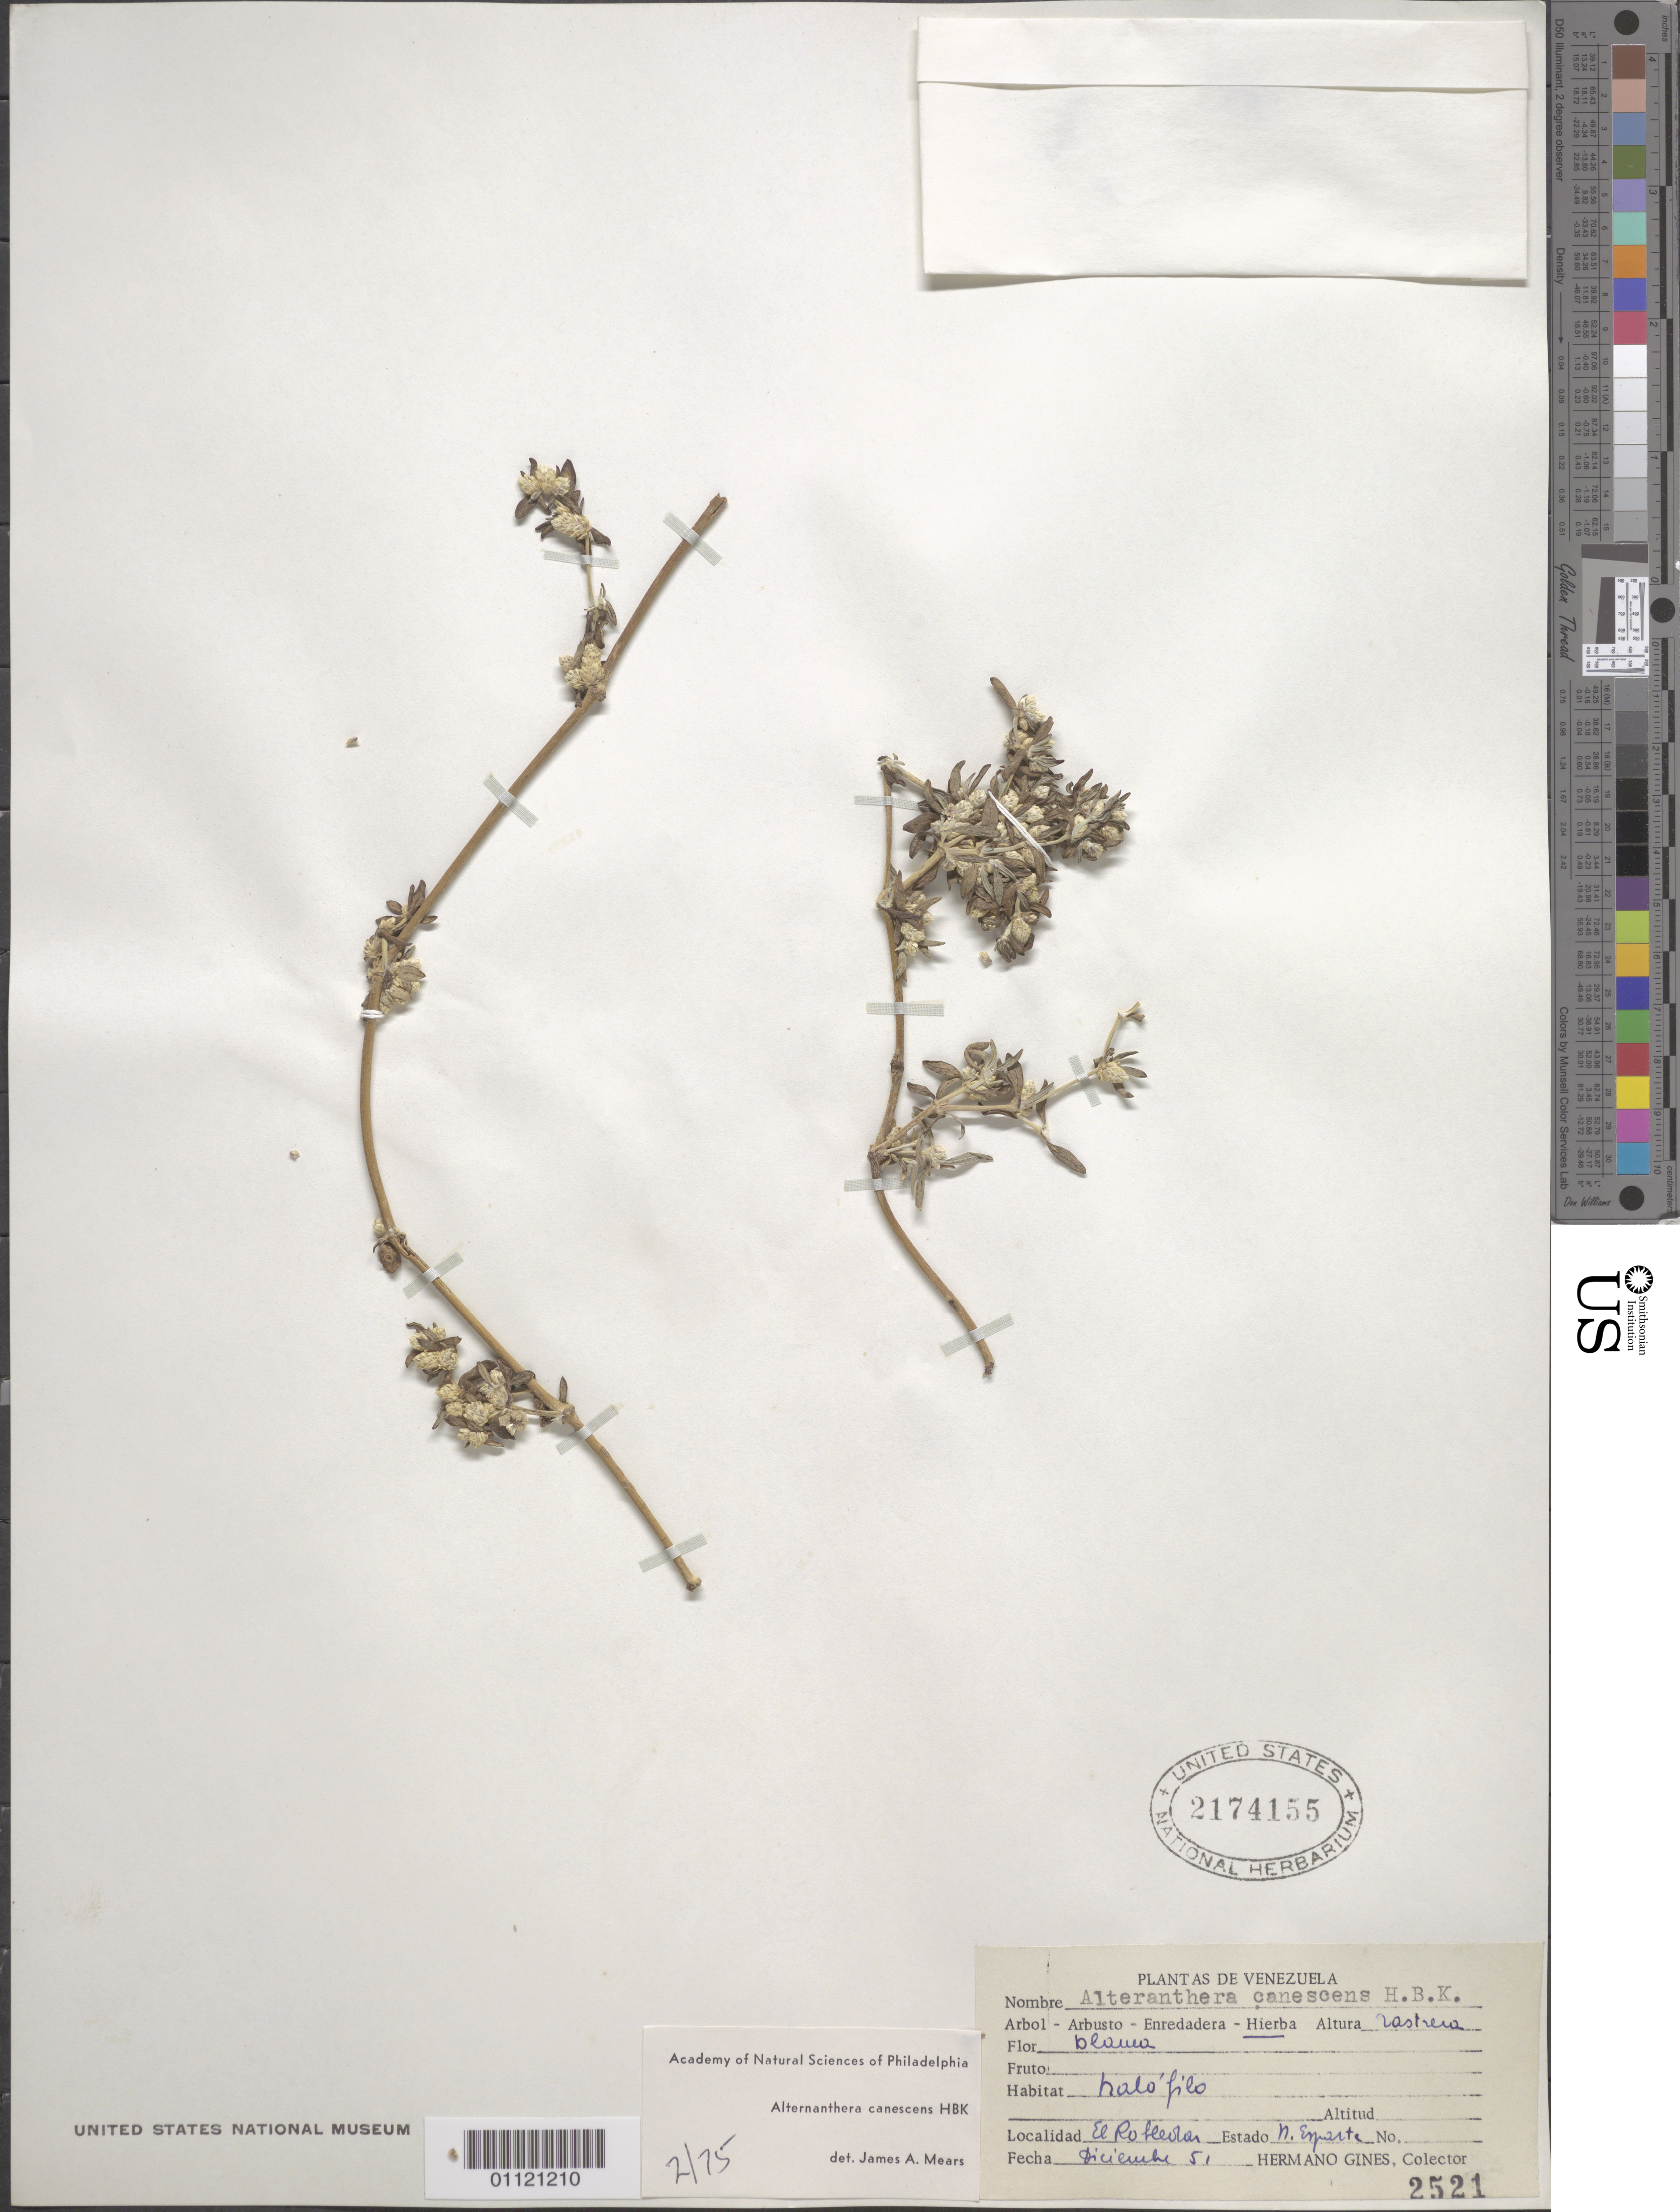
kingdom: Plantae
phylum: Tracheophyta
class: Magnoliopsida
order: Caryophyllales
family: Amaranthaceae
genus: Alternanthera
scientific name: Alternanthera canescens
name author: Kunth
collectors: Bro. Gines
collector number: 2521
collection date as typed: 01 Dec 1951 to 31 Dec 1951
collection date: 1951-12-01/1951-12-31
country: Venezuela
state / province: Nueva Esparta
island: Margarita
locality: El Robledal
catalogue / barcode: US 2174155